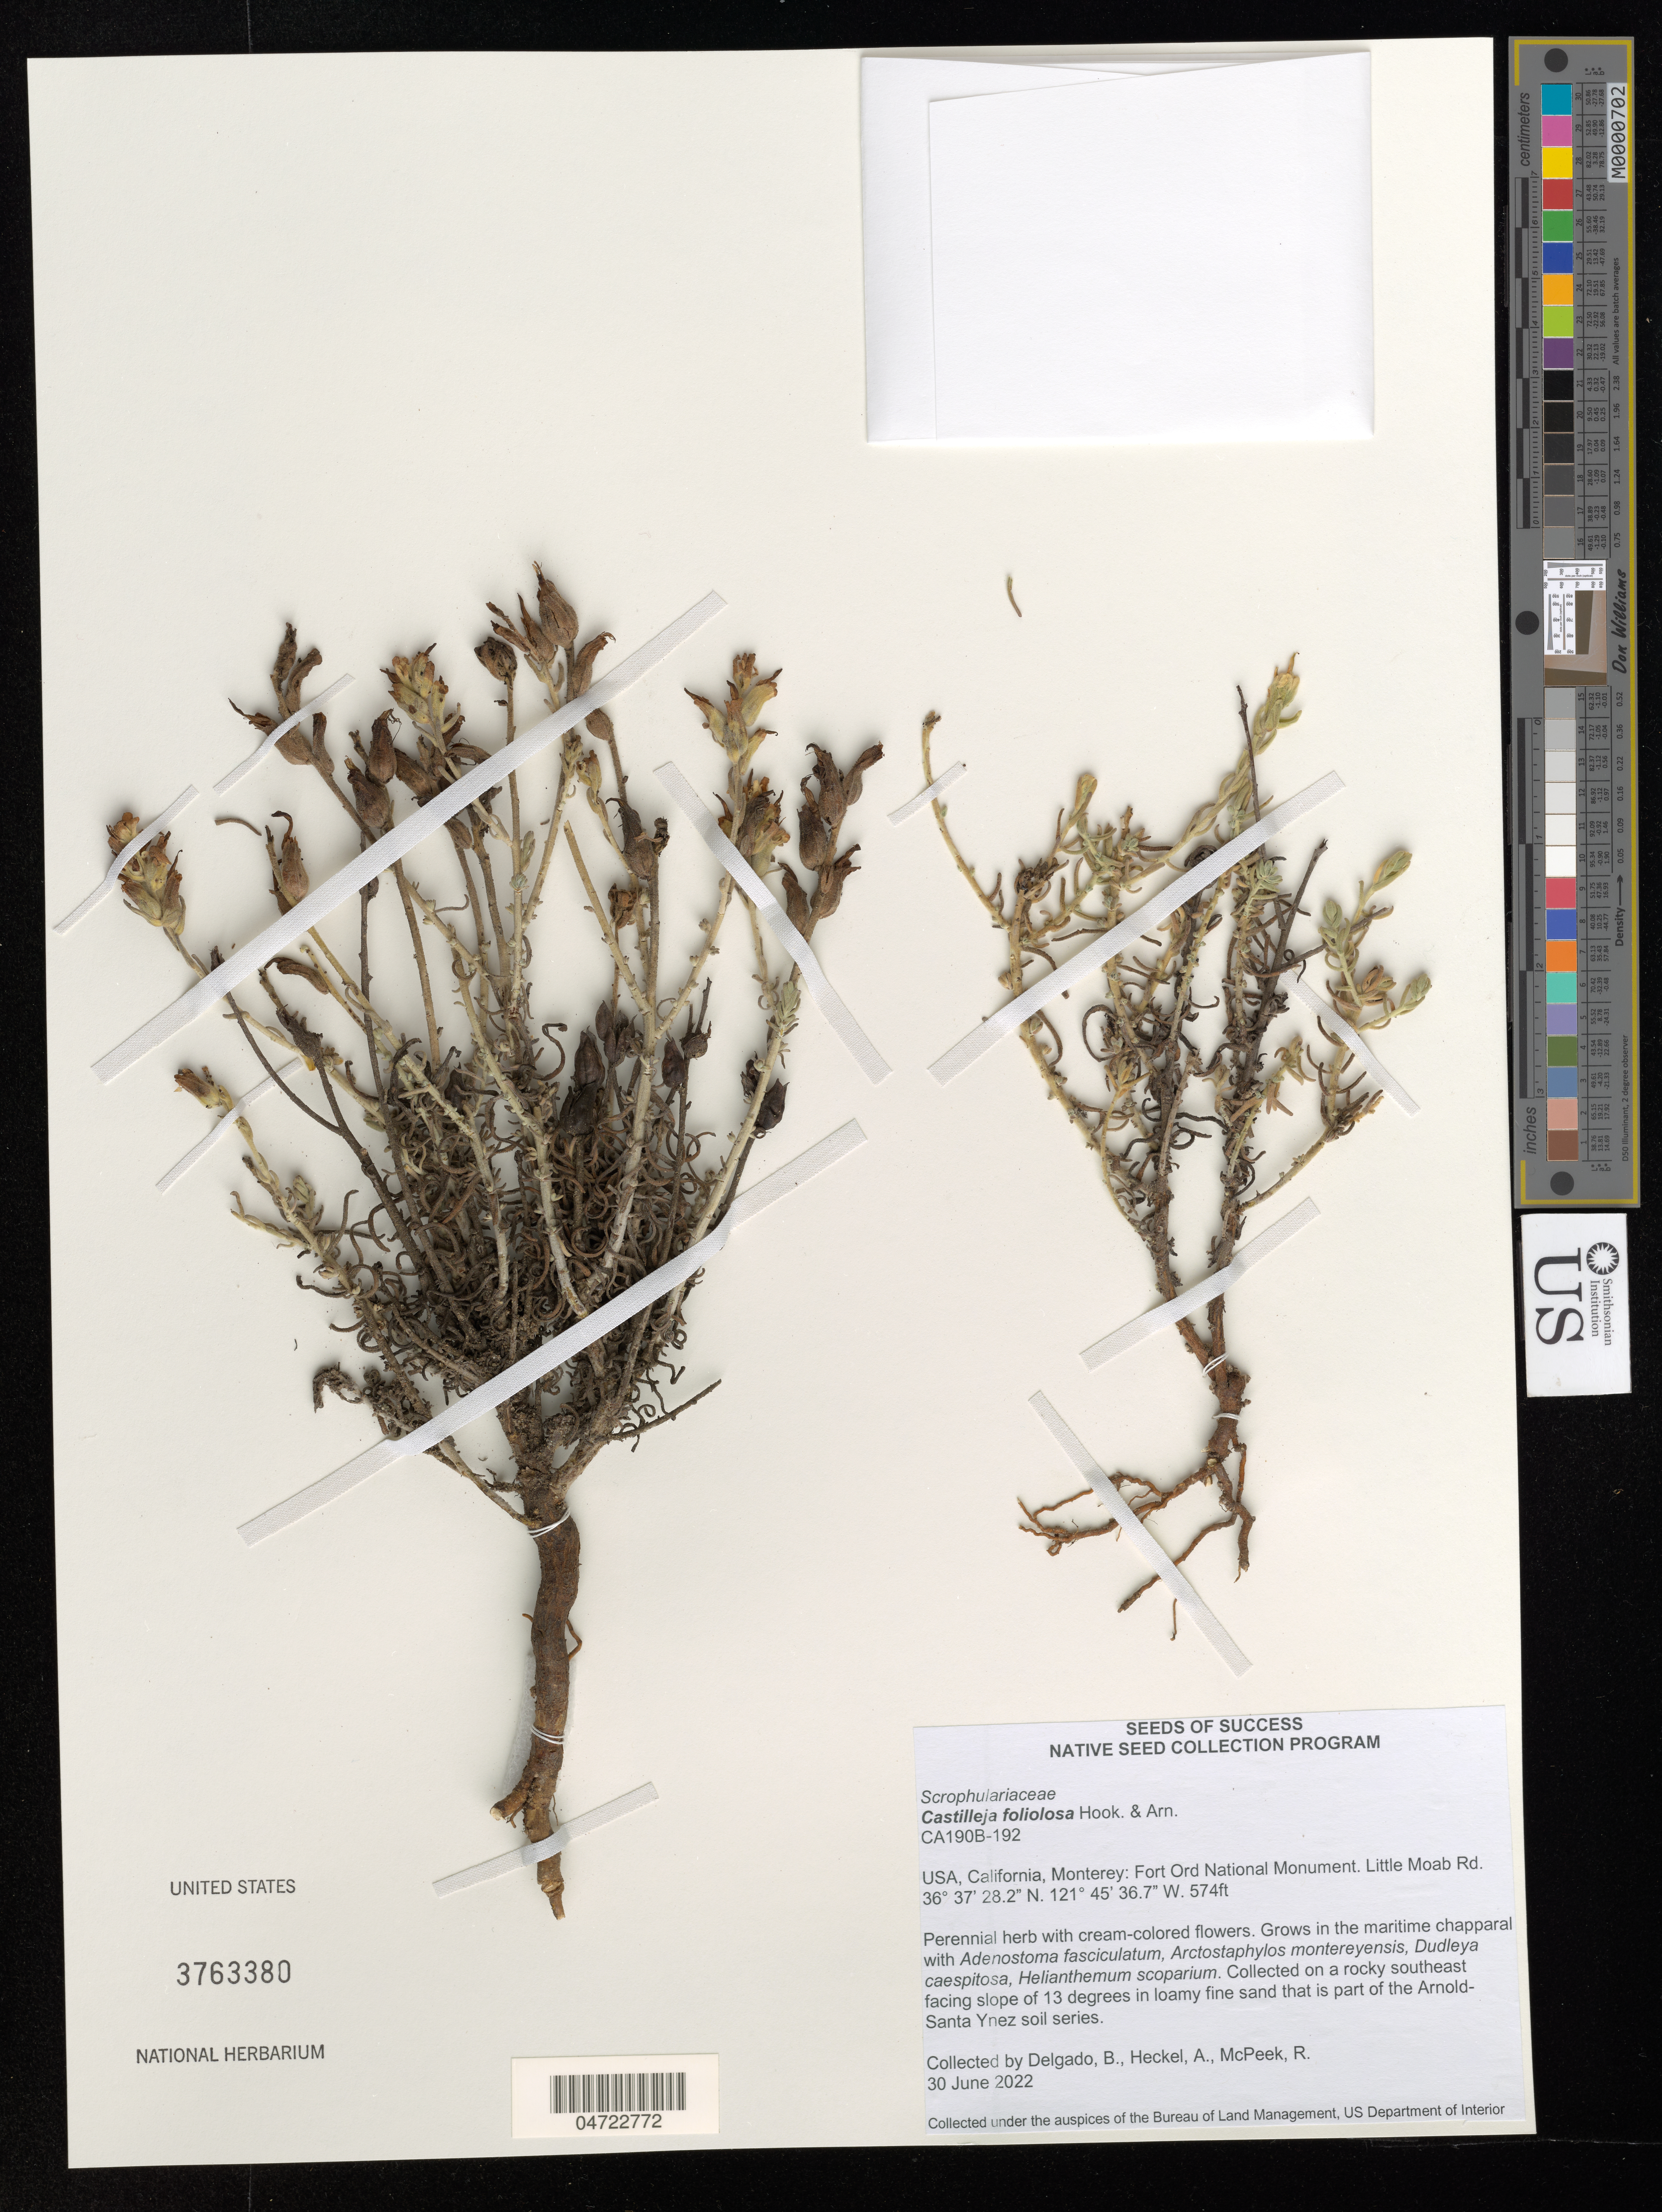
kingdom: Plantae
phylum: Tracheophyta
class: Magnoliopsida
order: Lamiales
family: Orobanchaceae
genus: Castilleja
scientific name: Castilleja foliolosa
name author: Hook. f.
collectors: B. Delgado, A. Heckel & R. McPeek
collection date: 2022-06-30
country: United States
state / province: California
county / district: Monterey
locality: Monterey: Fort Ord National Monument. Little Moab Rd. On a rocky southeast facing slope of 13 degrees in loamy fine sand that is part of the Arnold-Santa Ynez soil series.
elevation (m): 175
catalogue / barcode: US 3763380